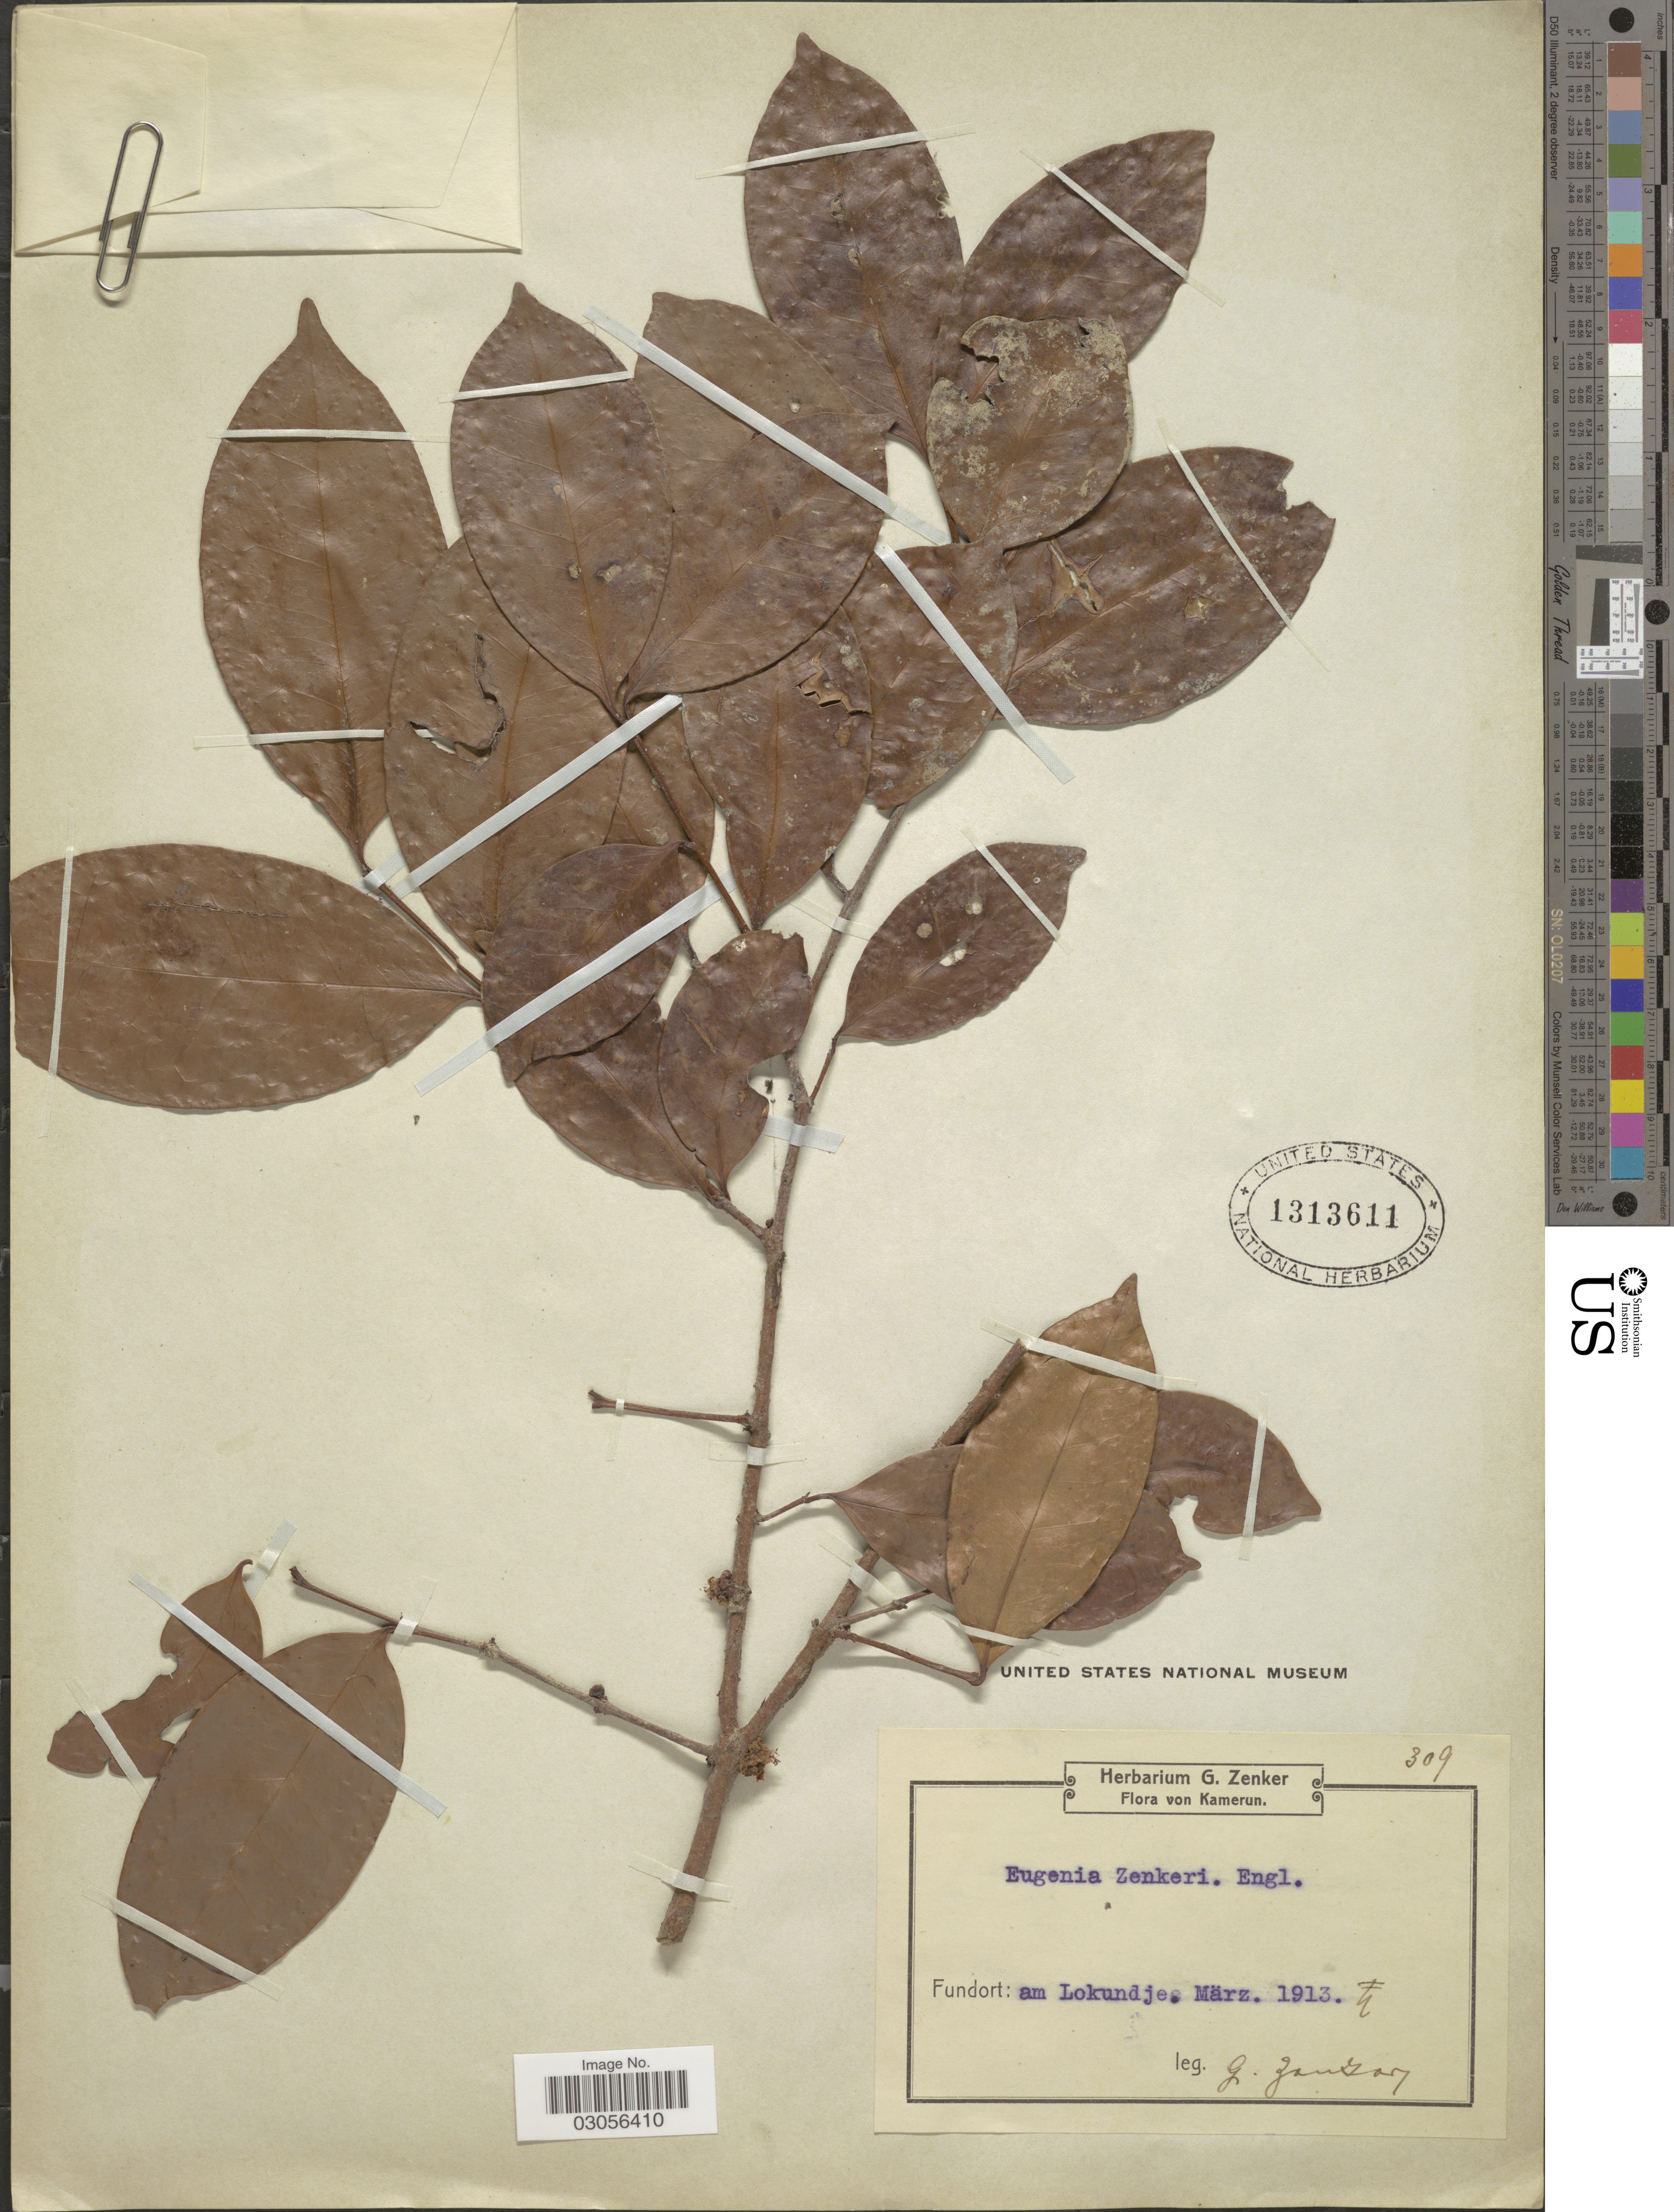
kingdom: Plantae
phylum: Tracheophyta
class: Magnoliopsida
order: Myrtales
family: Myrtaceae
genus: Eugenia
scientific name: Eugenia zenkeri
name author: Engl.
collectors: G. A. Zenker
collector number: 309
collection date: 1913-03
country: Cameroon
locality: Fundort: am Lokundje.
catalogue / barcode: US 1313611